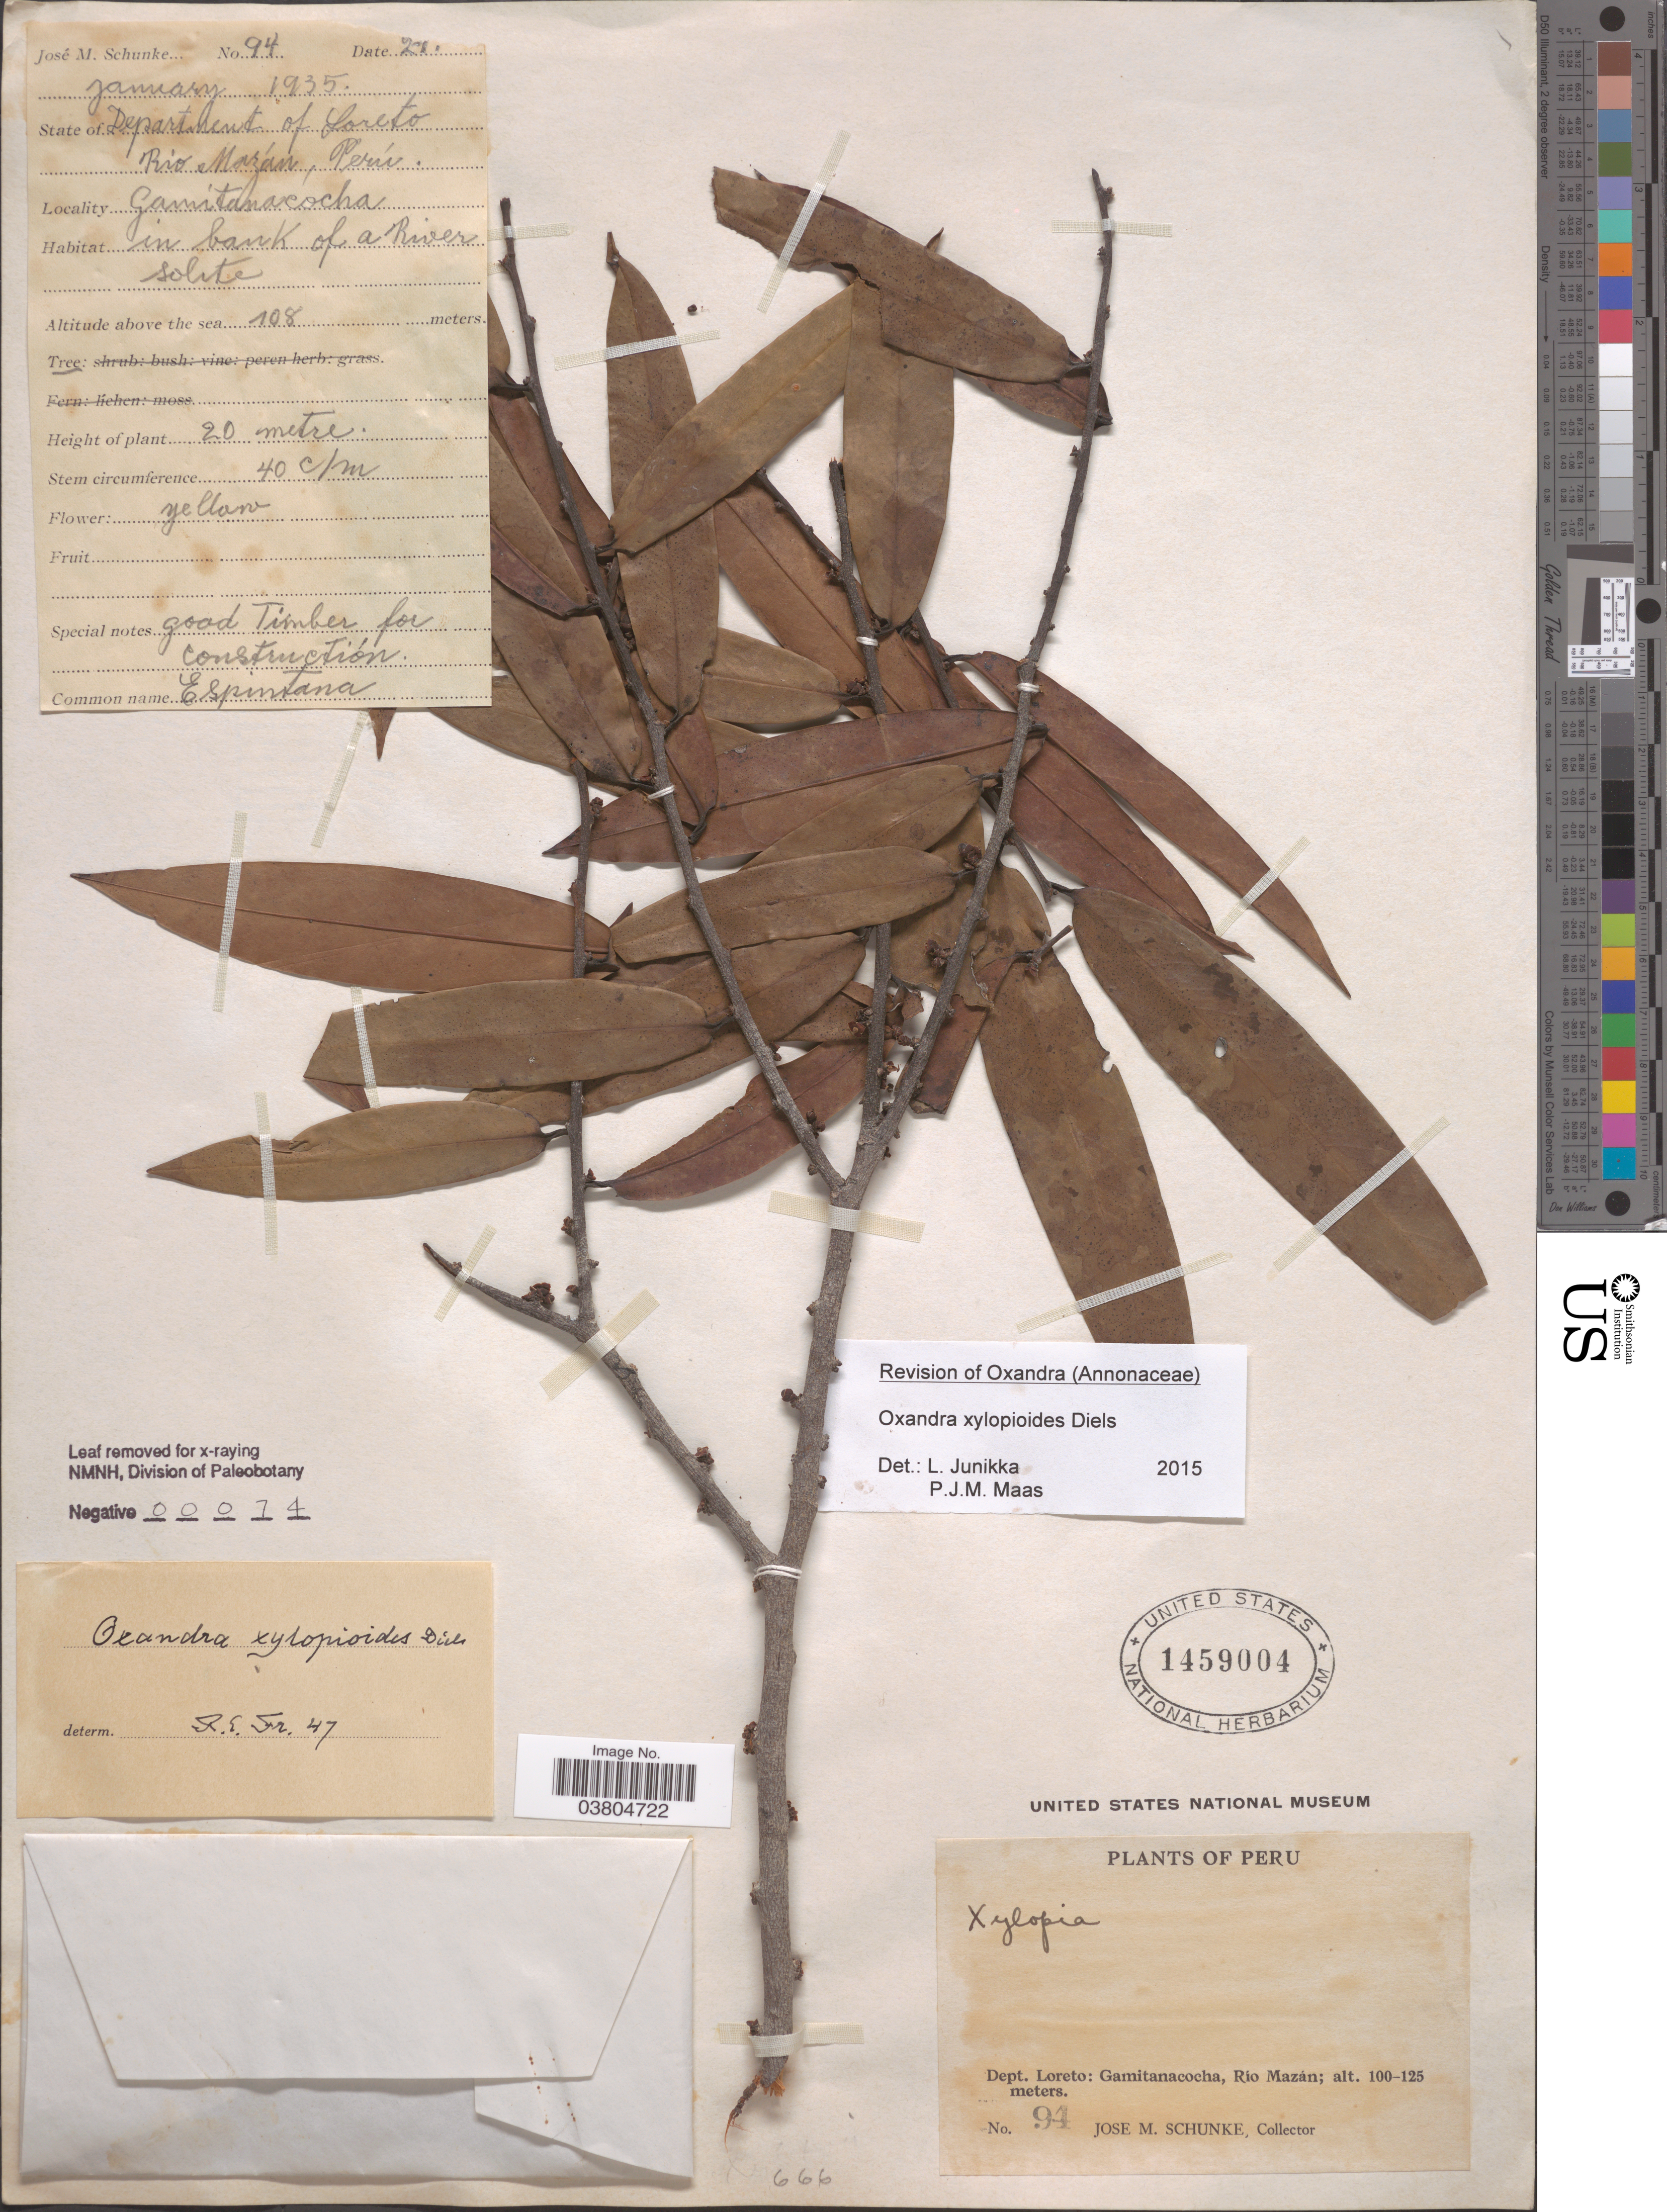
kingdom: Plantae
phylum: Tracheophyta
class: Magnoliopsida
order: Magnoliales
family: Annonaceae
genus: Oxandra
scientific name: Oxandra xylopioides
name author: Diels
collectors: J. M. Schunke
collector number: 94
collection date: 1935-01-21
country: Peru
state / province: Loreto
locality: Department of Loreto: Gamitanacocha, Río Mazán.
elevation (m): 108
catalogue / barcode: US 1459004